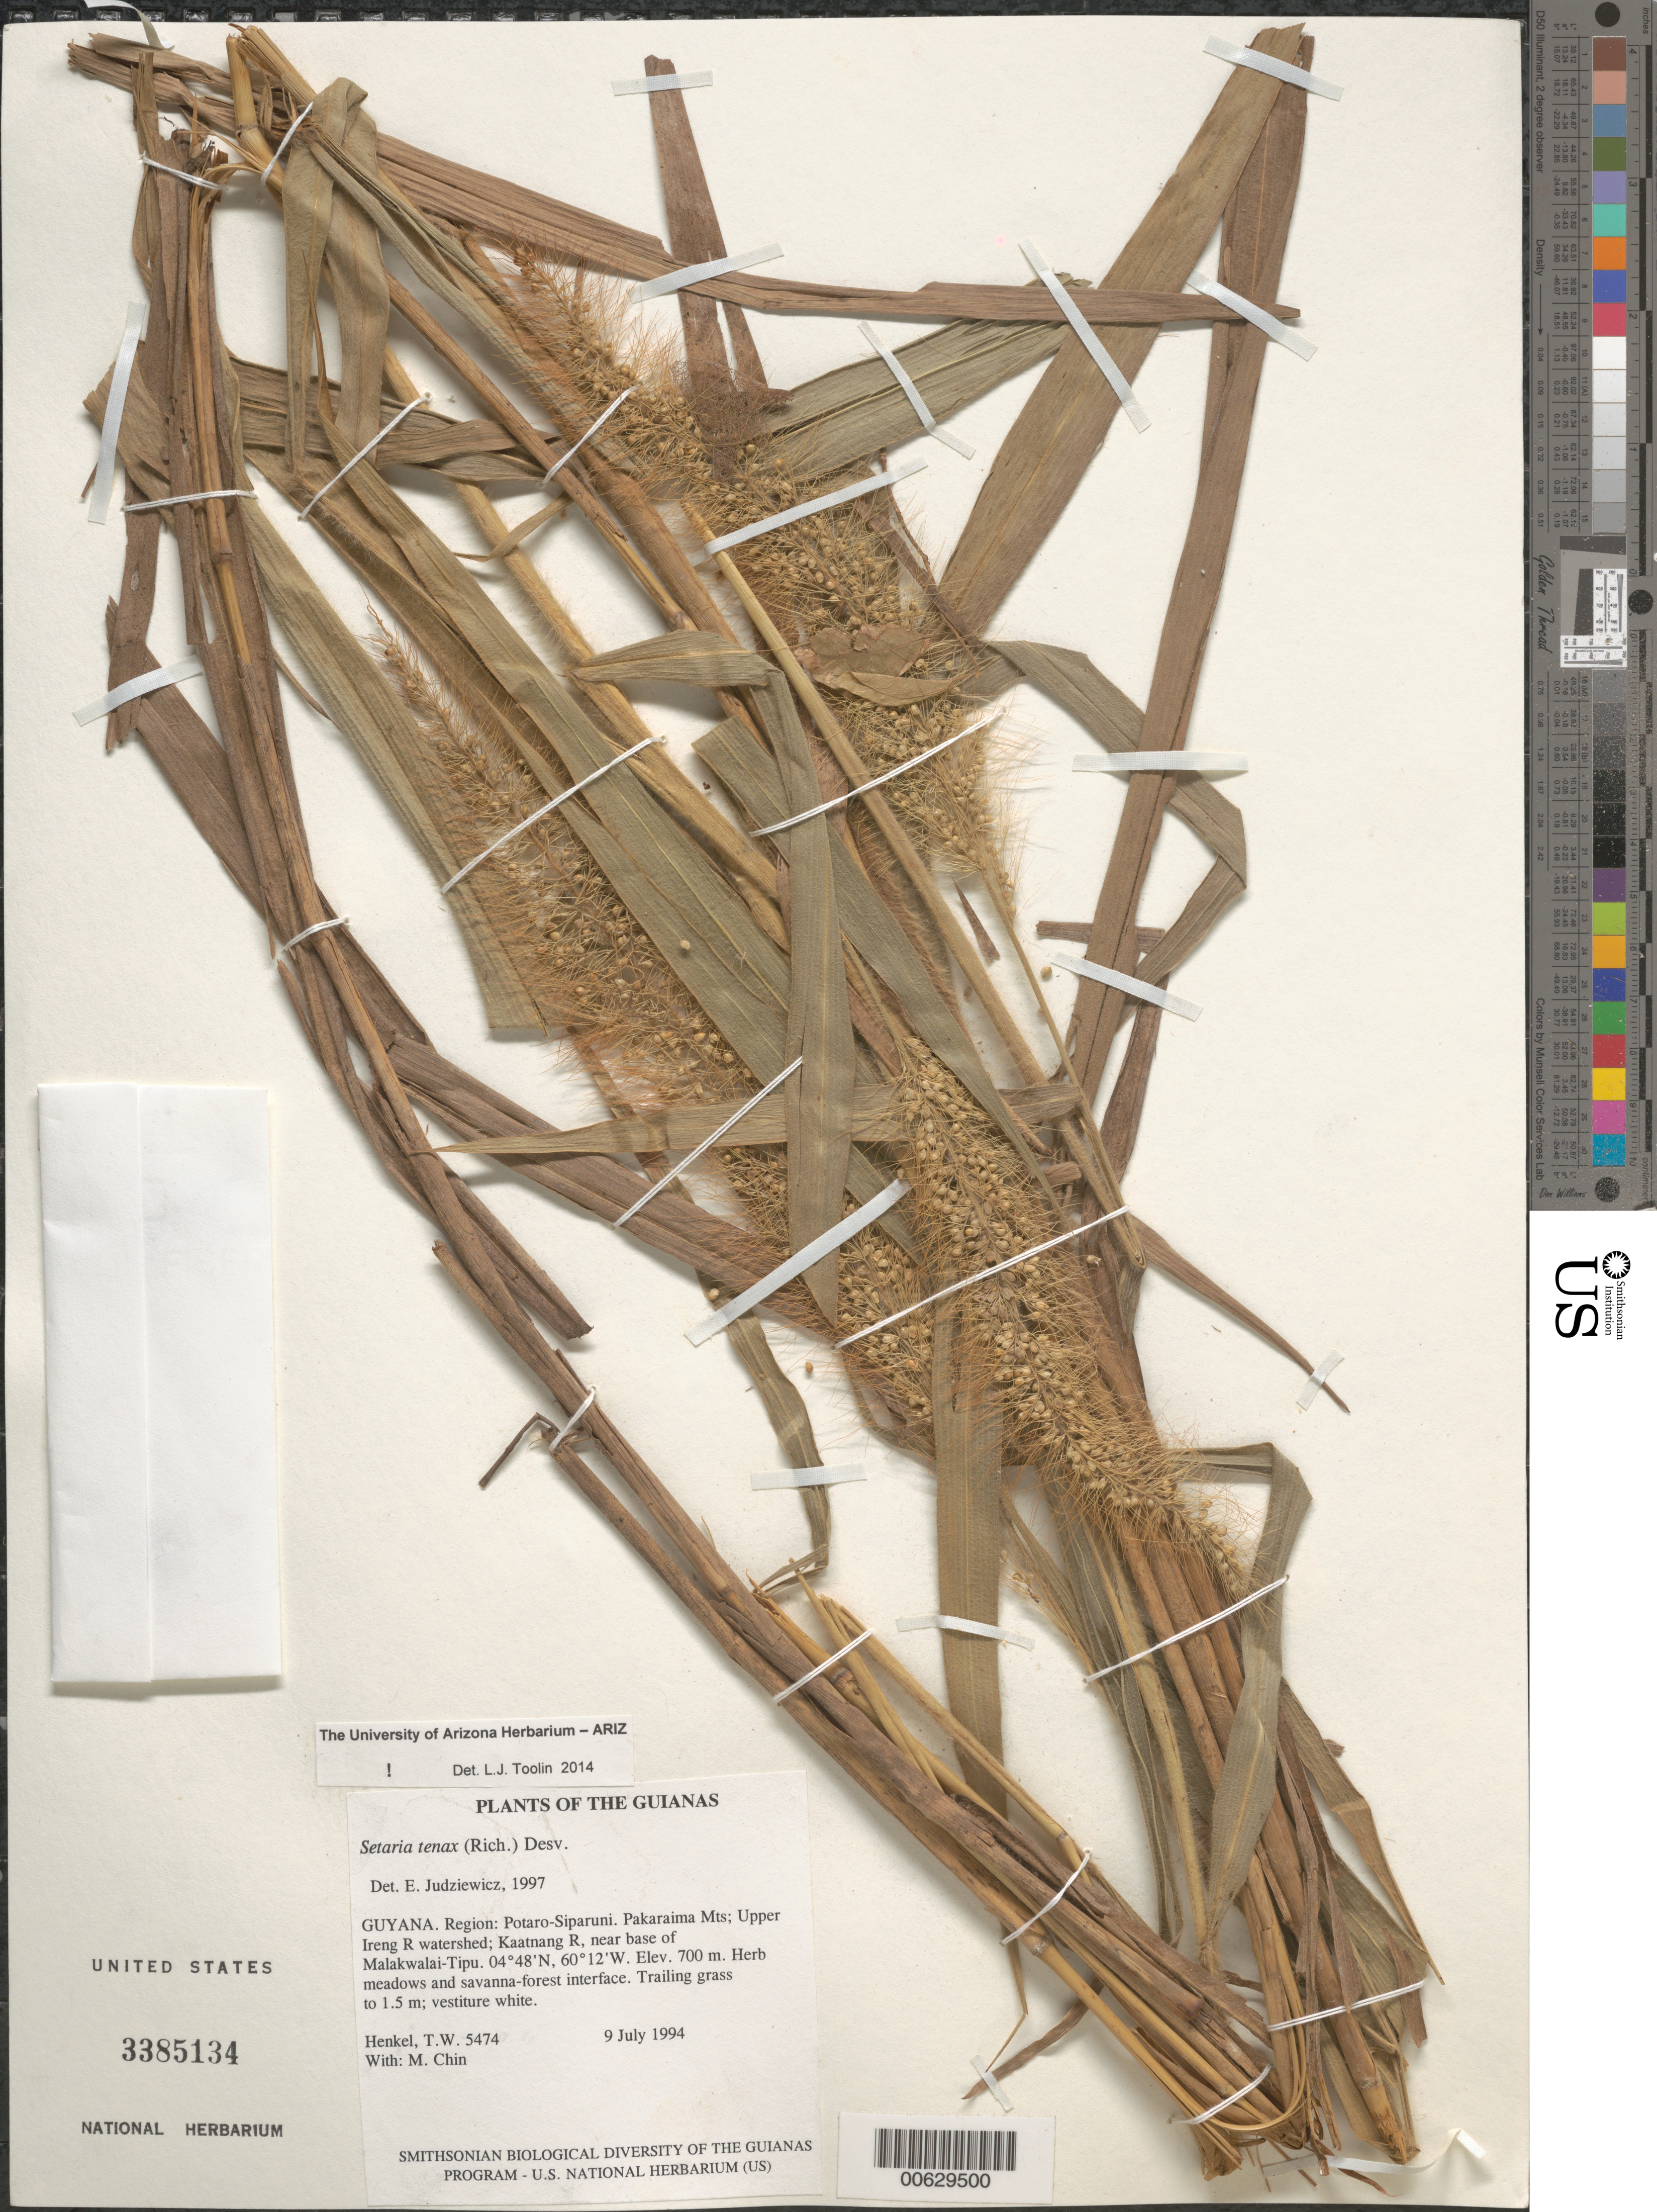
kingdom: Plantae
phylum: Tracheophyta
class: Liliopsida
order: Poales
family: Poaceae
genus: Setaria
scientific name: Setaria tenax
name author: (Rich.) Desv.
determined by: Toolin, L. J.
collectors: T. Henkel & M. Chin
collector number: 5474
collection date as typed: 9 July 1994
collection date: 1994-07-09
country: Guyana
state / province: Potaro-Siparuni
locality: Pakaraima Mts; Upper Ireng R watershed; Kaatnang R, near base of Malakwalai-Tipu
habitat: Herb meadows and savanna-forest interface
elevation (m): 700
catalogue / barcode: US 3385134